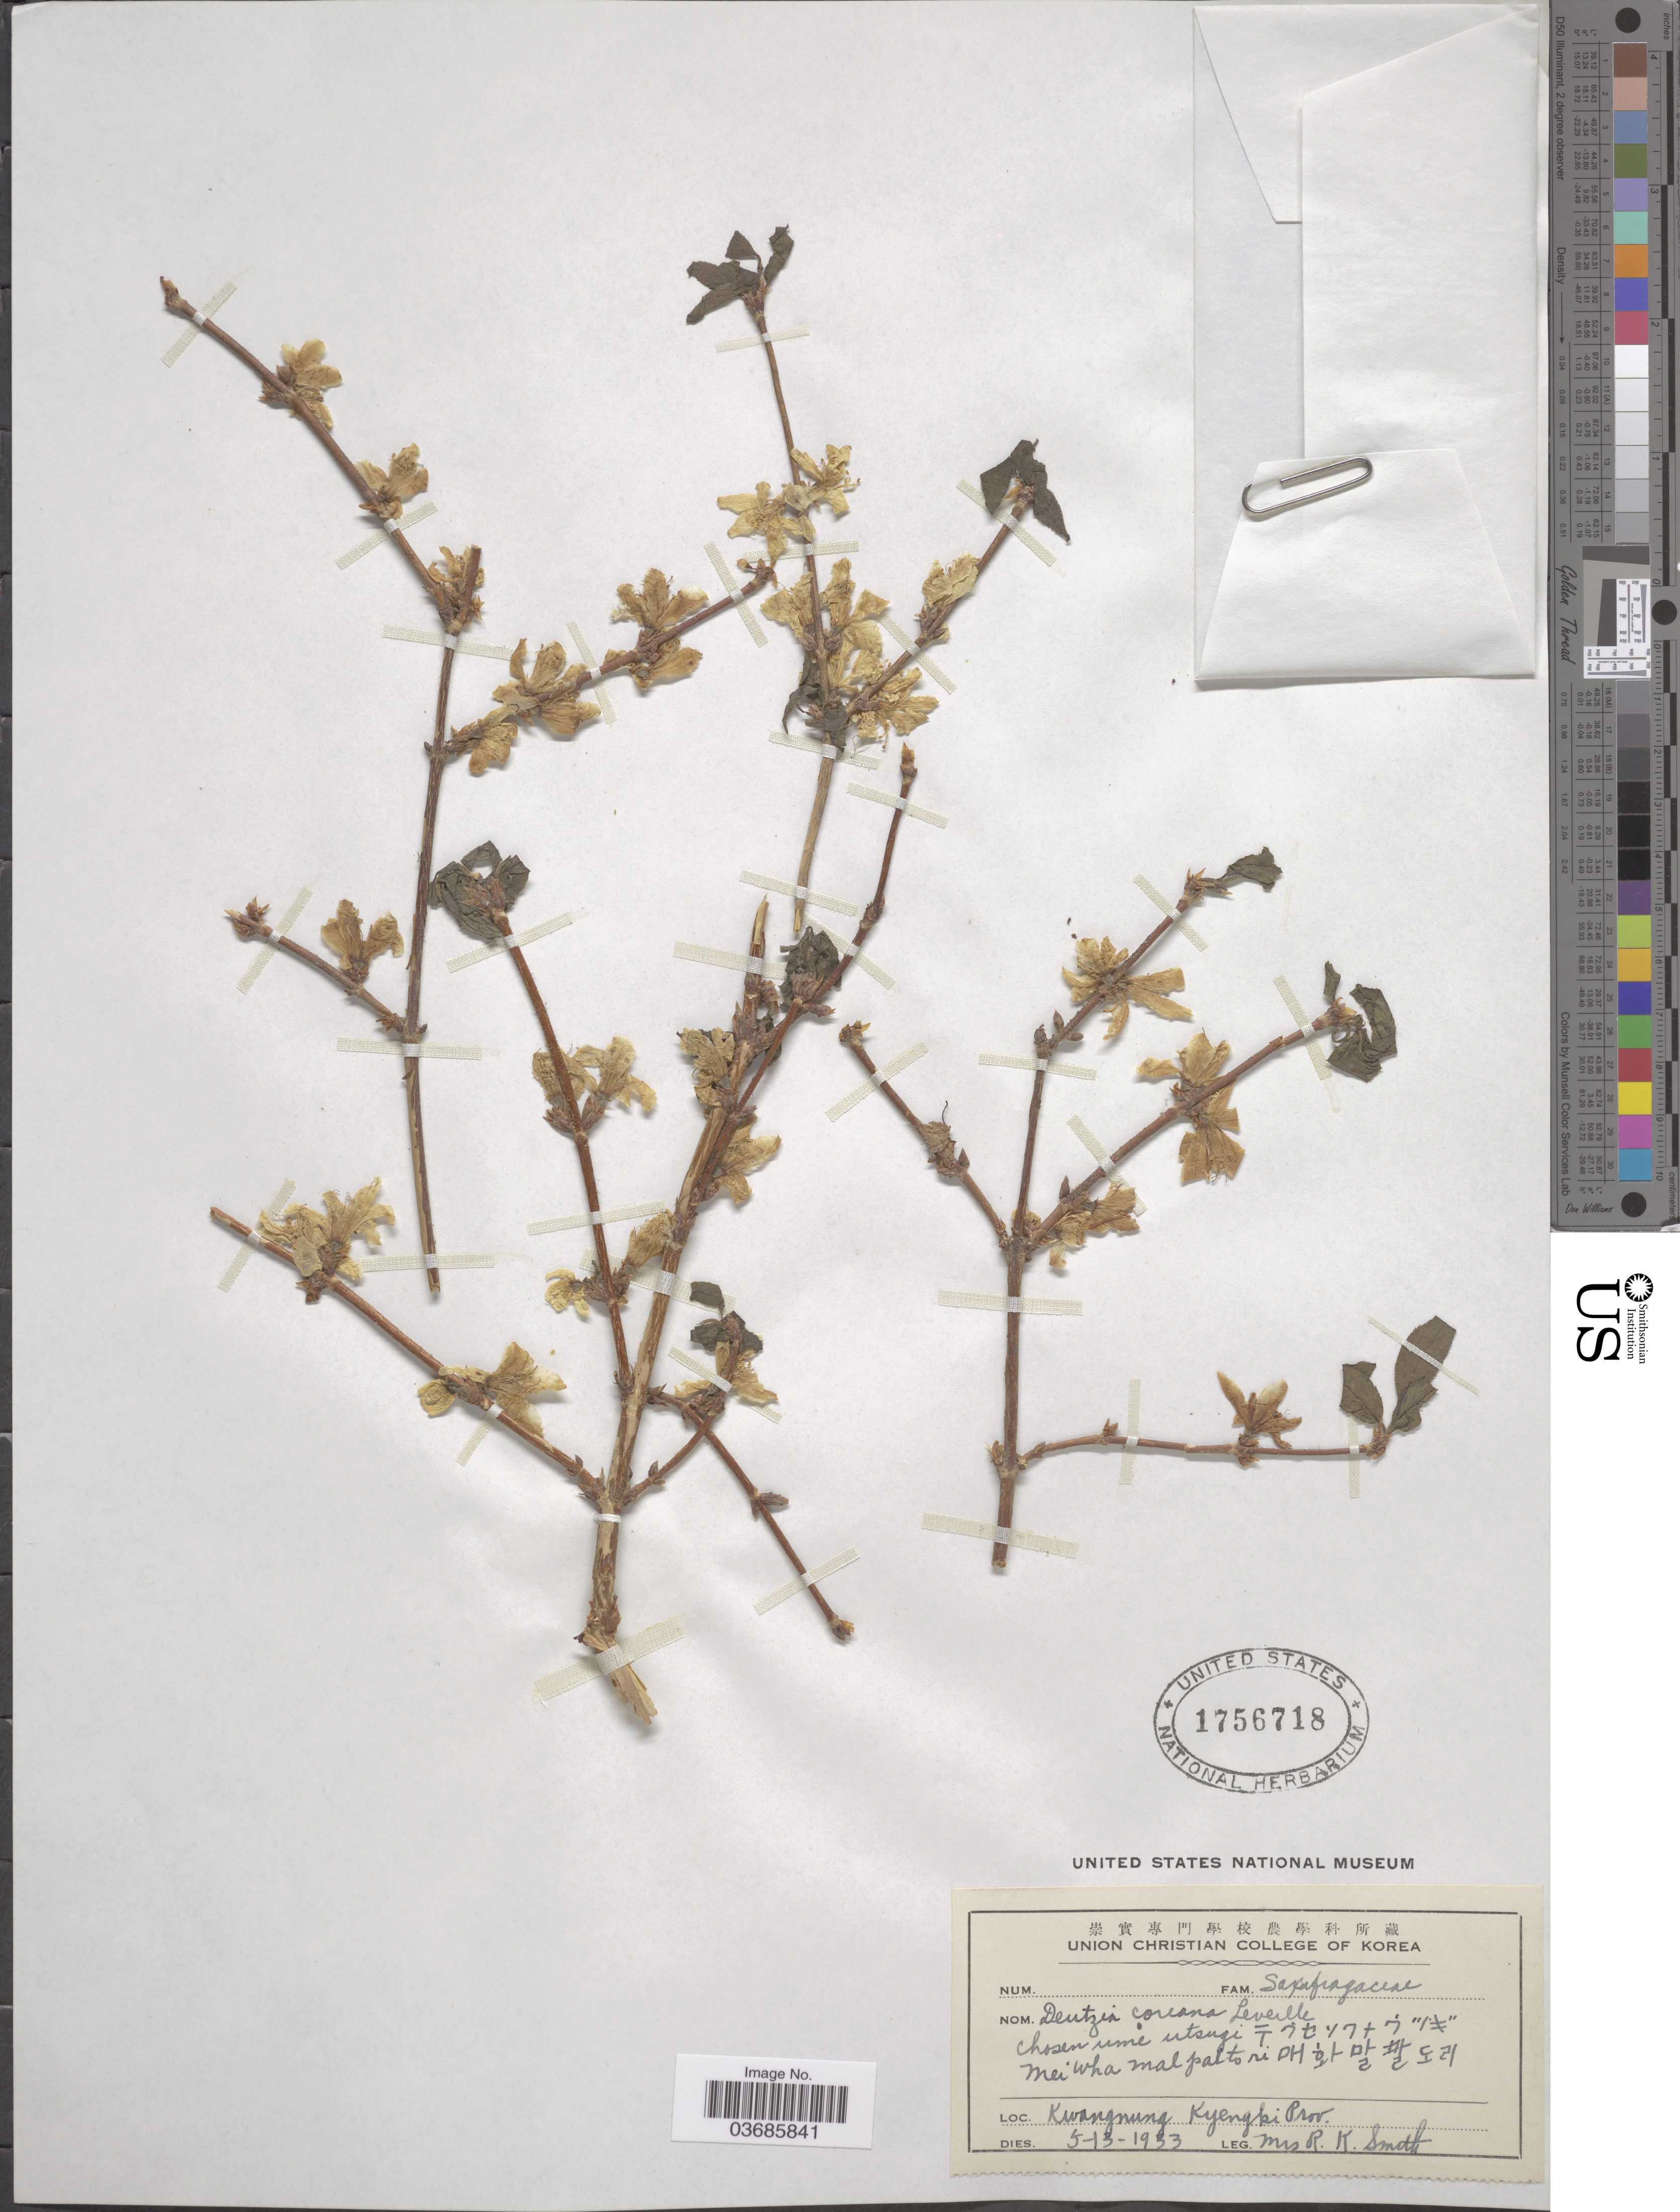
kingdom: Plantae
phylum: Tracheophyta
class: Magnoliopsida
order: Cornales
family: Hydrangeaceae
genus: Deutzia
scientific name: Deutzia coreana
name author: H. Lév.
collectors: R. Smith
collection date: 1933-05-13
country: South Korea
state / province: Gyeonggi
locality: Kwangnung Kyengki Prov.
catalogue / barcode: US 1756718